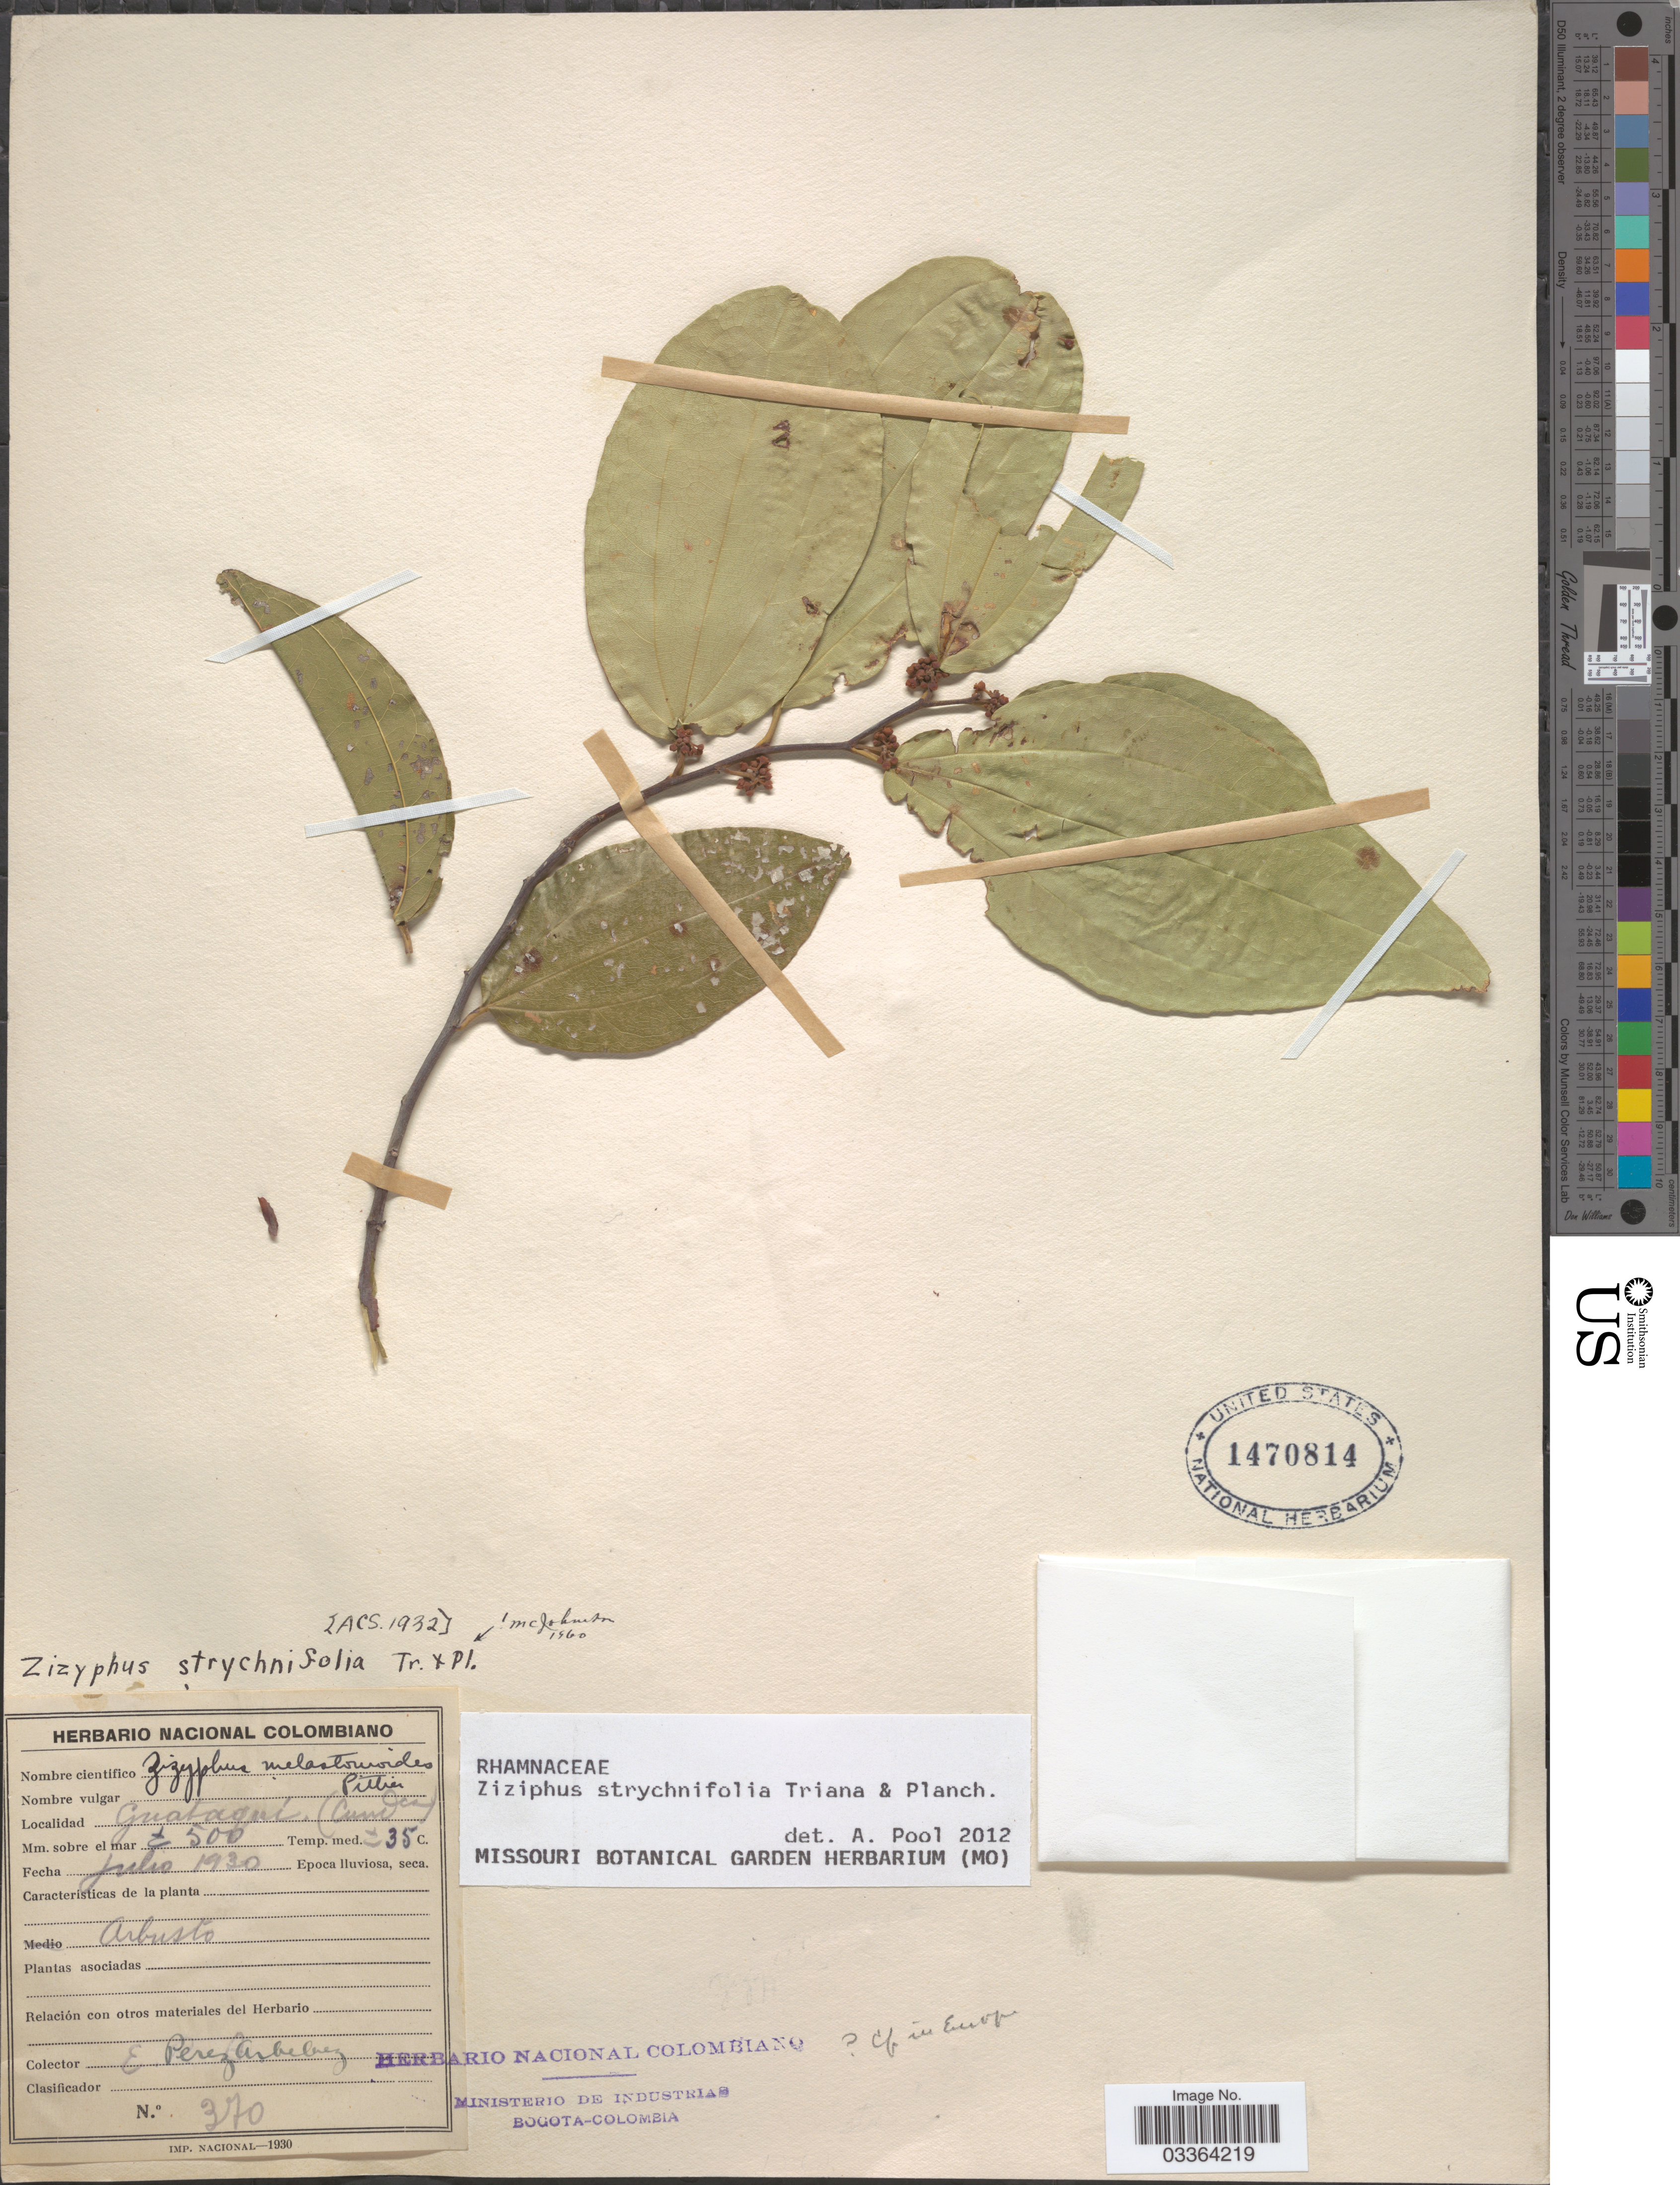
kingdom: Plantae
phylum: Tracheophyta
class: Magnoliopsida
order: Rosales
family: Rhamnaceae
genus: Sarcomphalus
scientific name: Sarcomphalus strychnifolius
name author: (Triana & Planch.) Hauenschild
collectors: E. Pérez Arbeláez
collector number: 370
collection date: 1930-07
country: Colombia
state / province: Cundinamarca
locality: Guataqui.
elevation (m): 500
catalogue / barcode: US 1470814